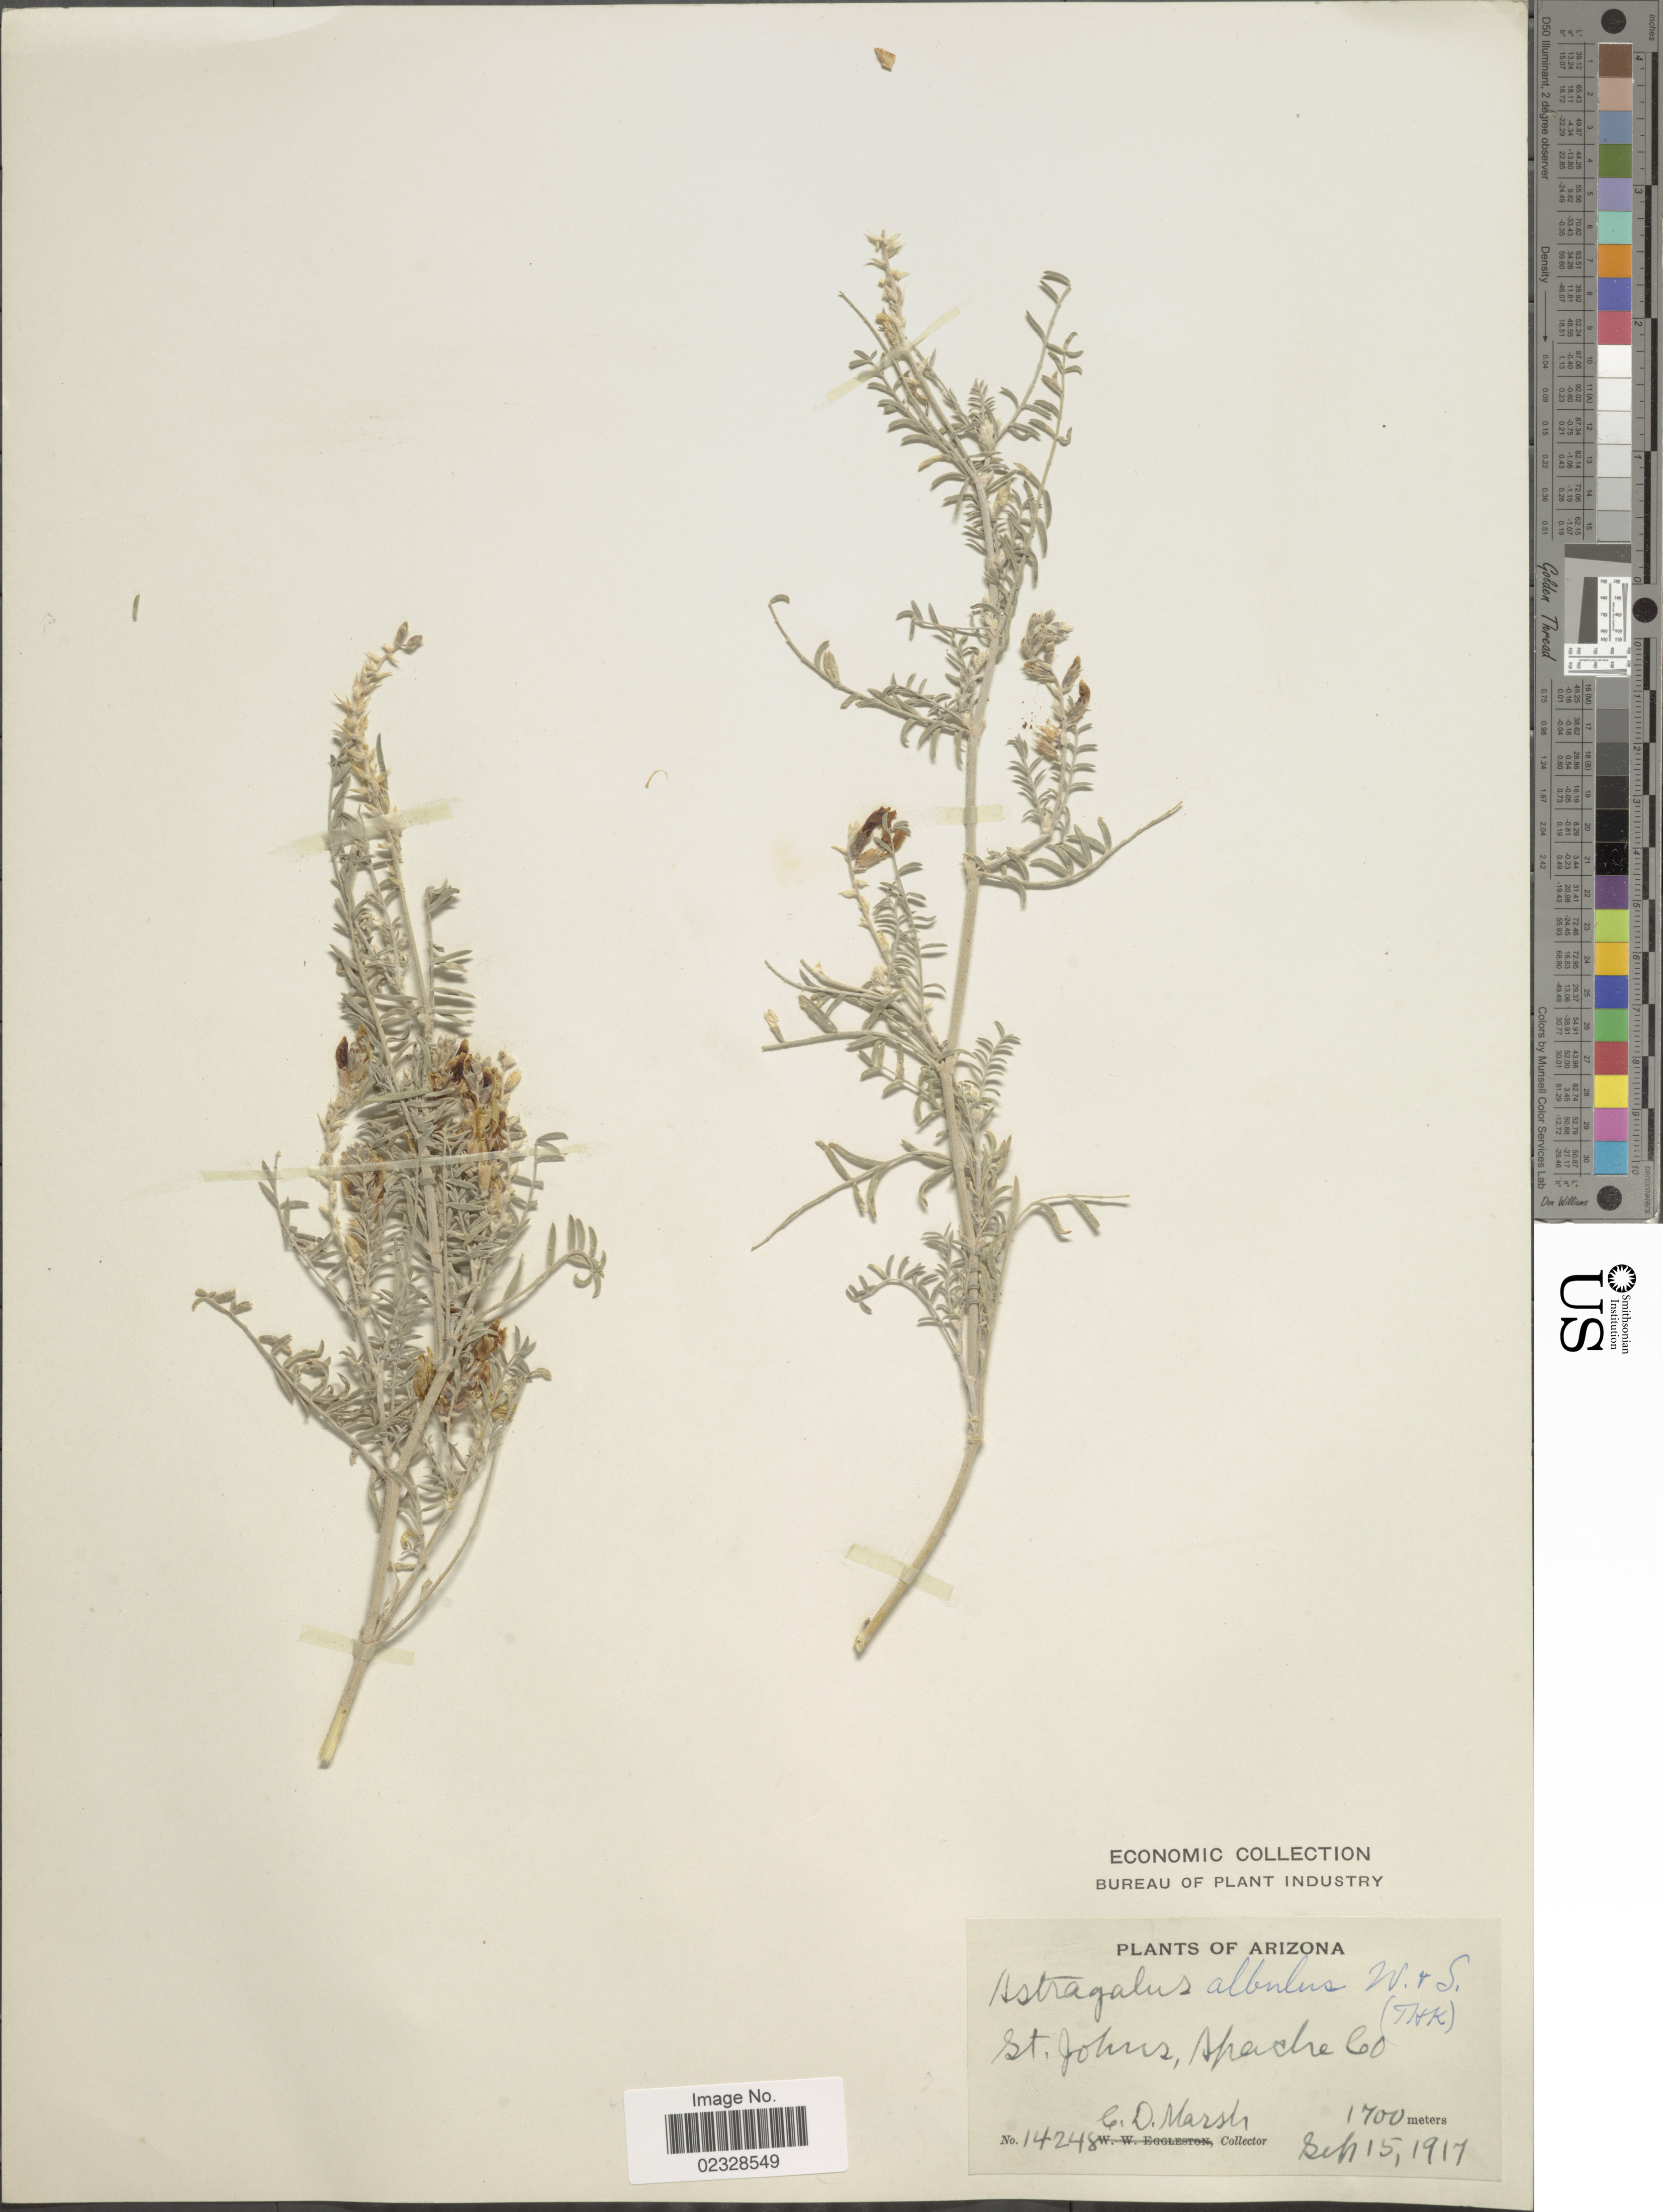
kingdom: Plantae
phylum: Tracheophyta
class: Magnoliopsida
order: Fabales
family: Fabaceae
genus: Astragalus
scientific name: Astragalus albens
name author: Greene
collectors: C. D. Marsh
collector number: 14248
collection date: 1917-09-15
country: United States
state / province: Arizona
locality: St. Johns, Spache Co.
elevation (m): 1700